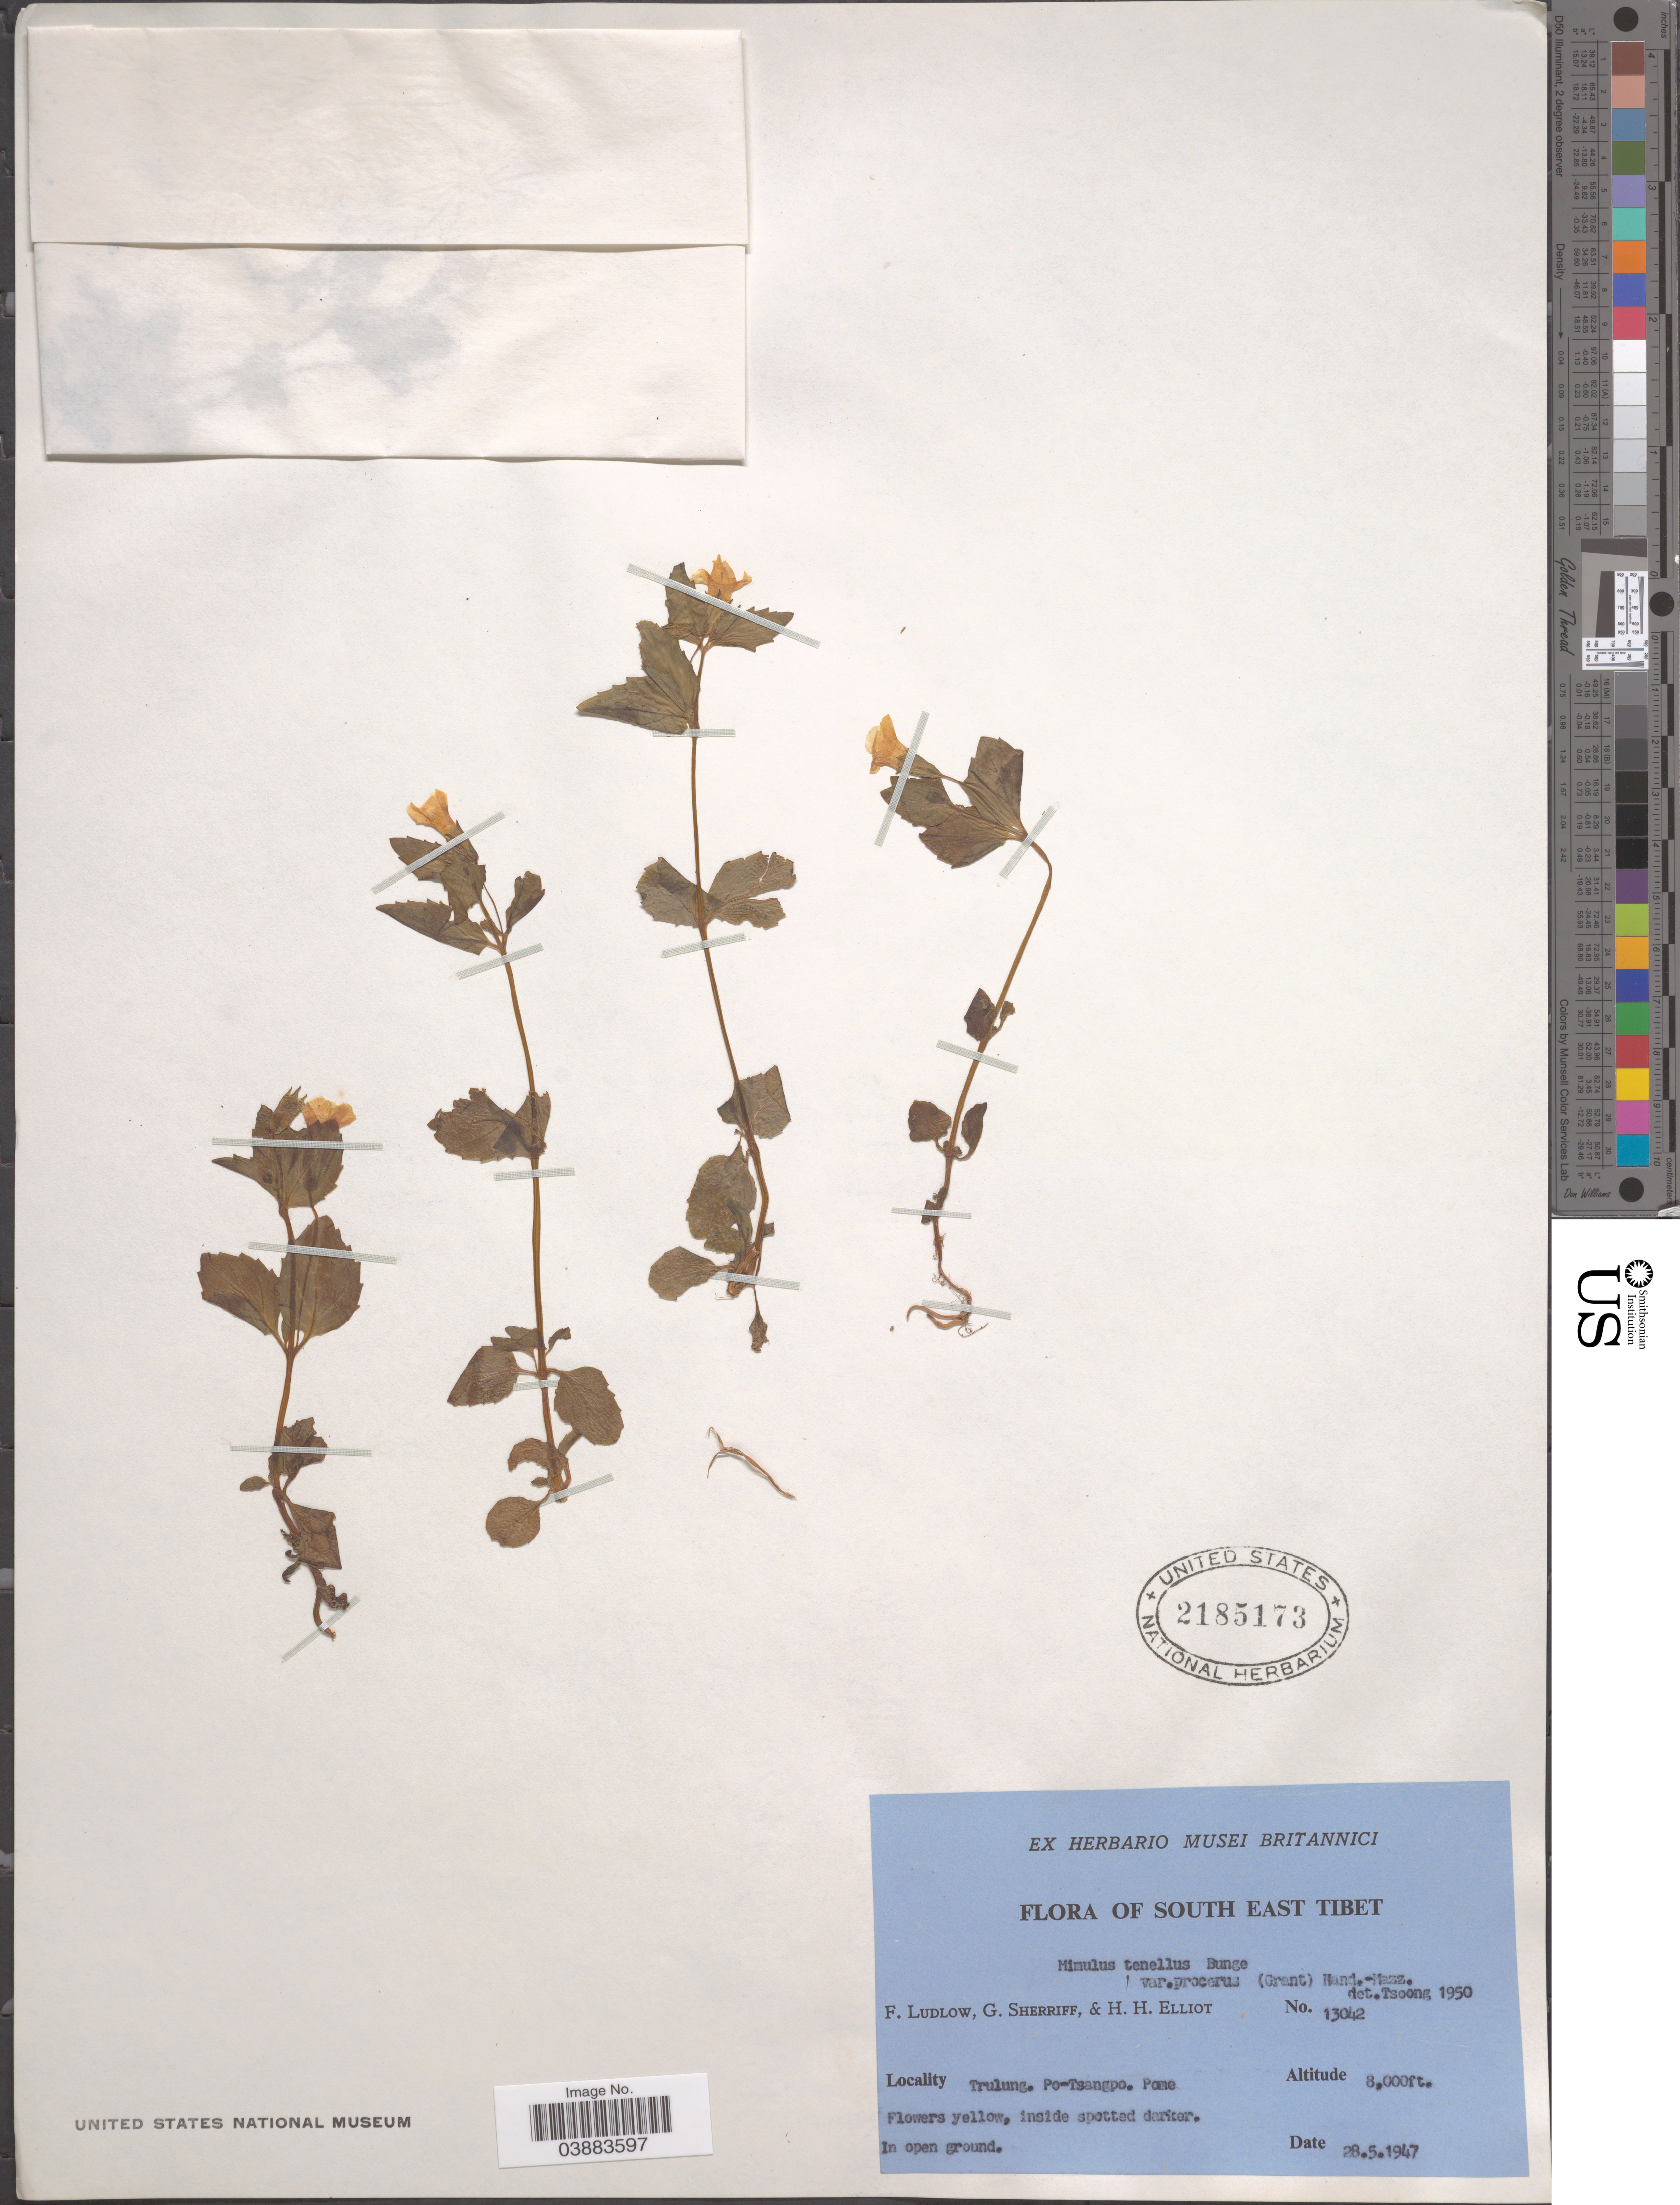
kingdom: Plantae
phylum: Tracheophyta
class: Magnoliopsida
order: Lamiales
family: Phrymaceae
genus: Mimulus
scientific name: Mimulus tenellus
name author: Bunge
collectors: F. Ludlow, G. Sherriff & H. H. Elliot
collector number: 13042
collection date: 1947-05-28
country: China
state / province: Xizang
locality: South East Tibet. Trulung. Po-Tsangpo. Pome.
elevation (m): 2438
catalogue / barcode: US 2185173